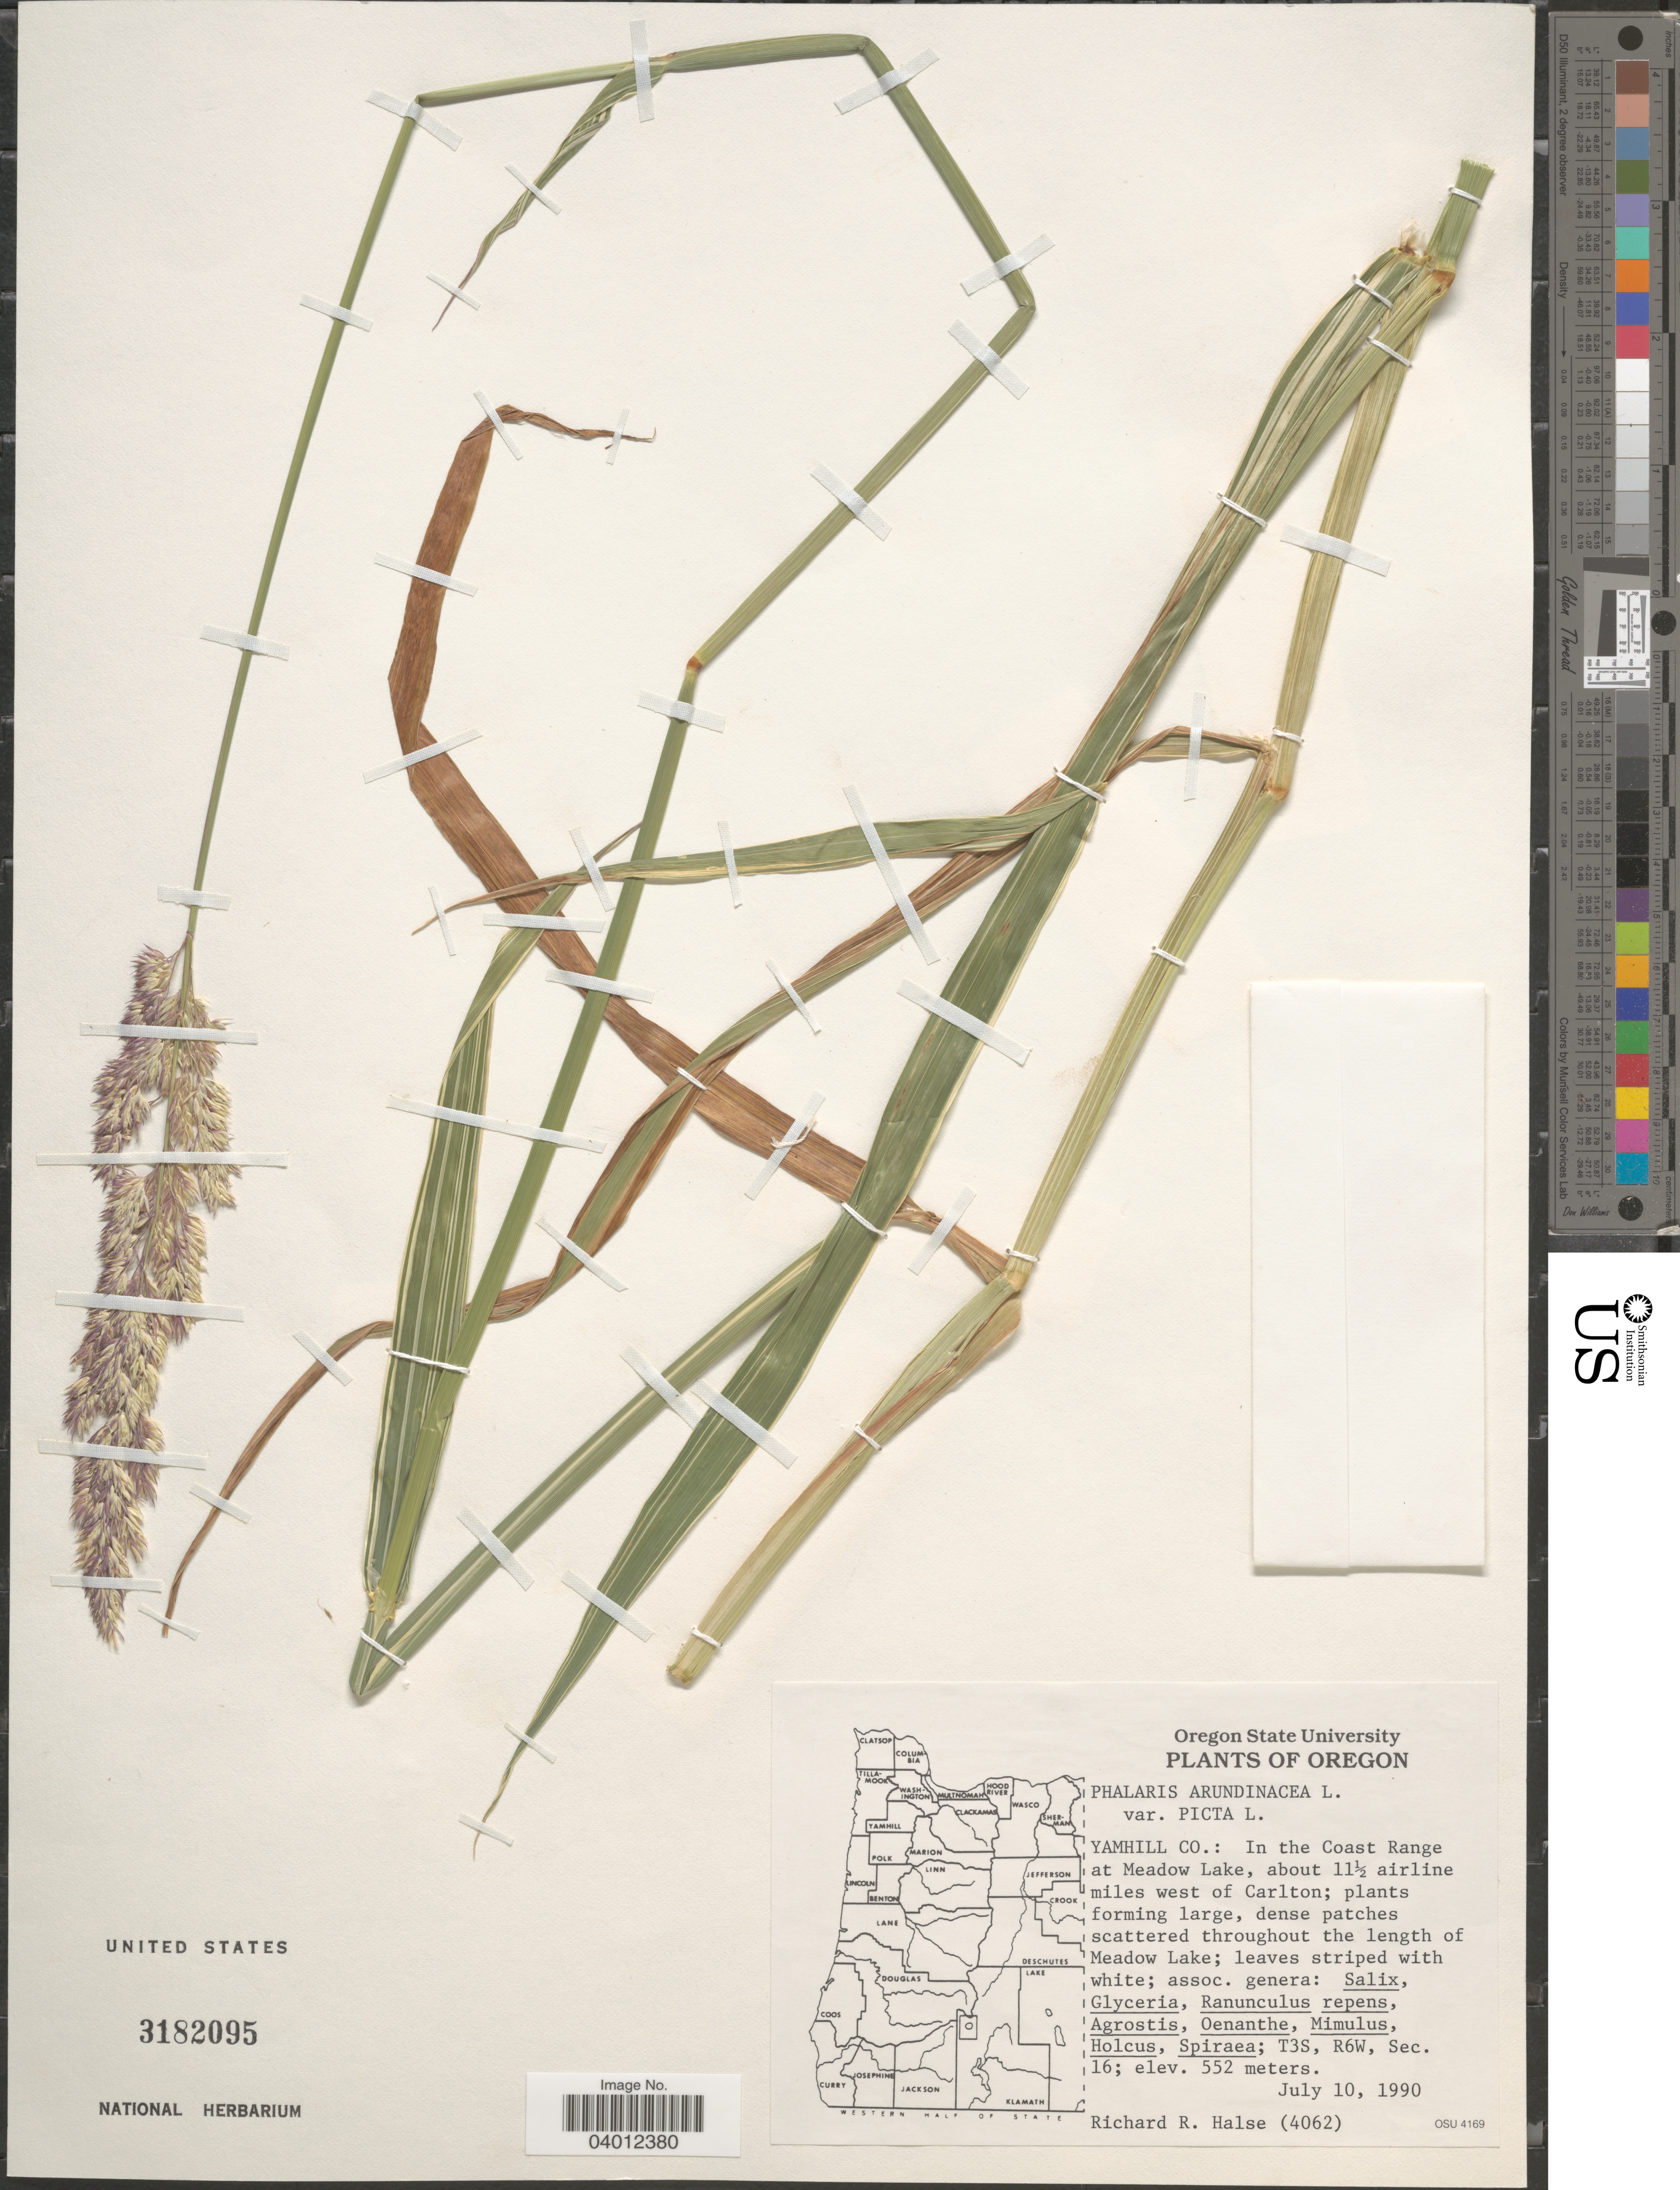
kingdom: Plantae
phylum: Tracheophyta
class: Liliopsida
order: Poales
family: Poaceae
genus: Phalaris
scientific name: Phalaris arundinacea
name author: L.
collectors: R. Halse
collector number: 4062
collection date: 1990-07-10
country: United States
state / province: Oregon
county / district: Yamhill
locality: Yamhill Co.: In the Coast Range at Meadow Lake, about 11½ airline miles west of Carlton. T3S, R6W, Sec. 16.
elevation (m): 552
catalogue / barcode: US 3182095